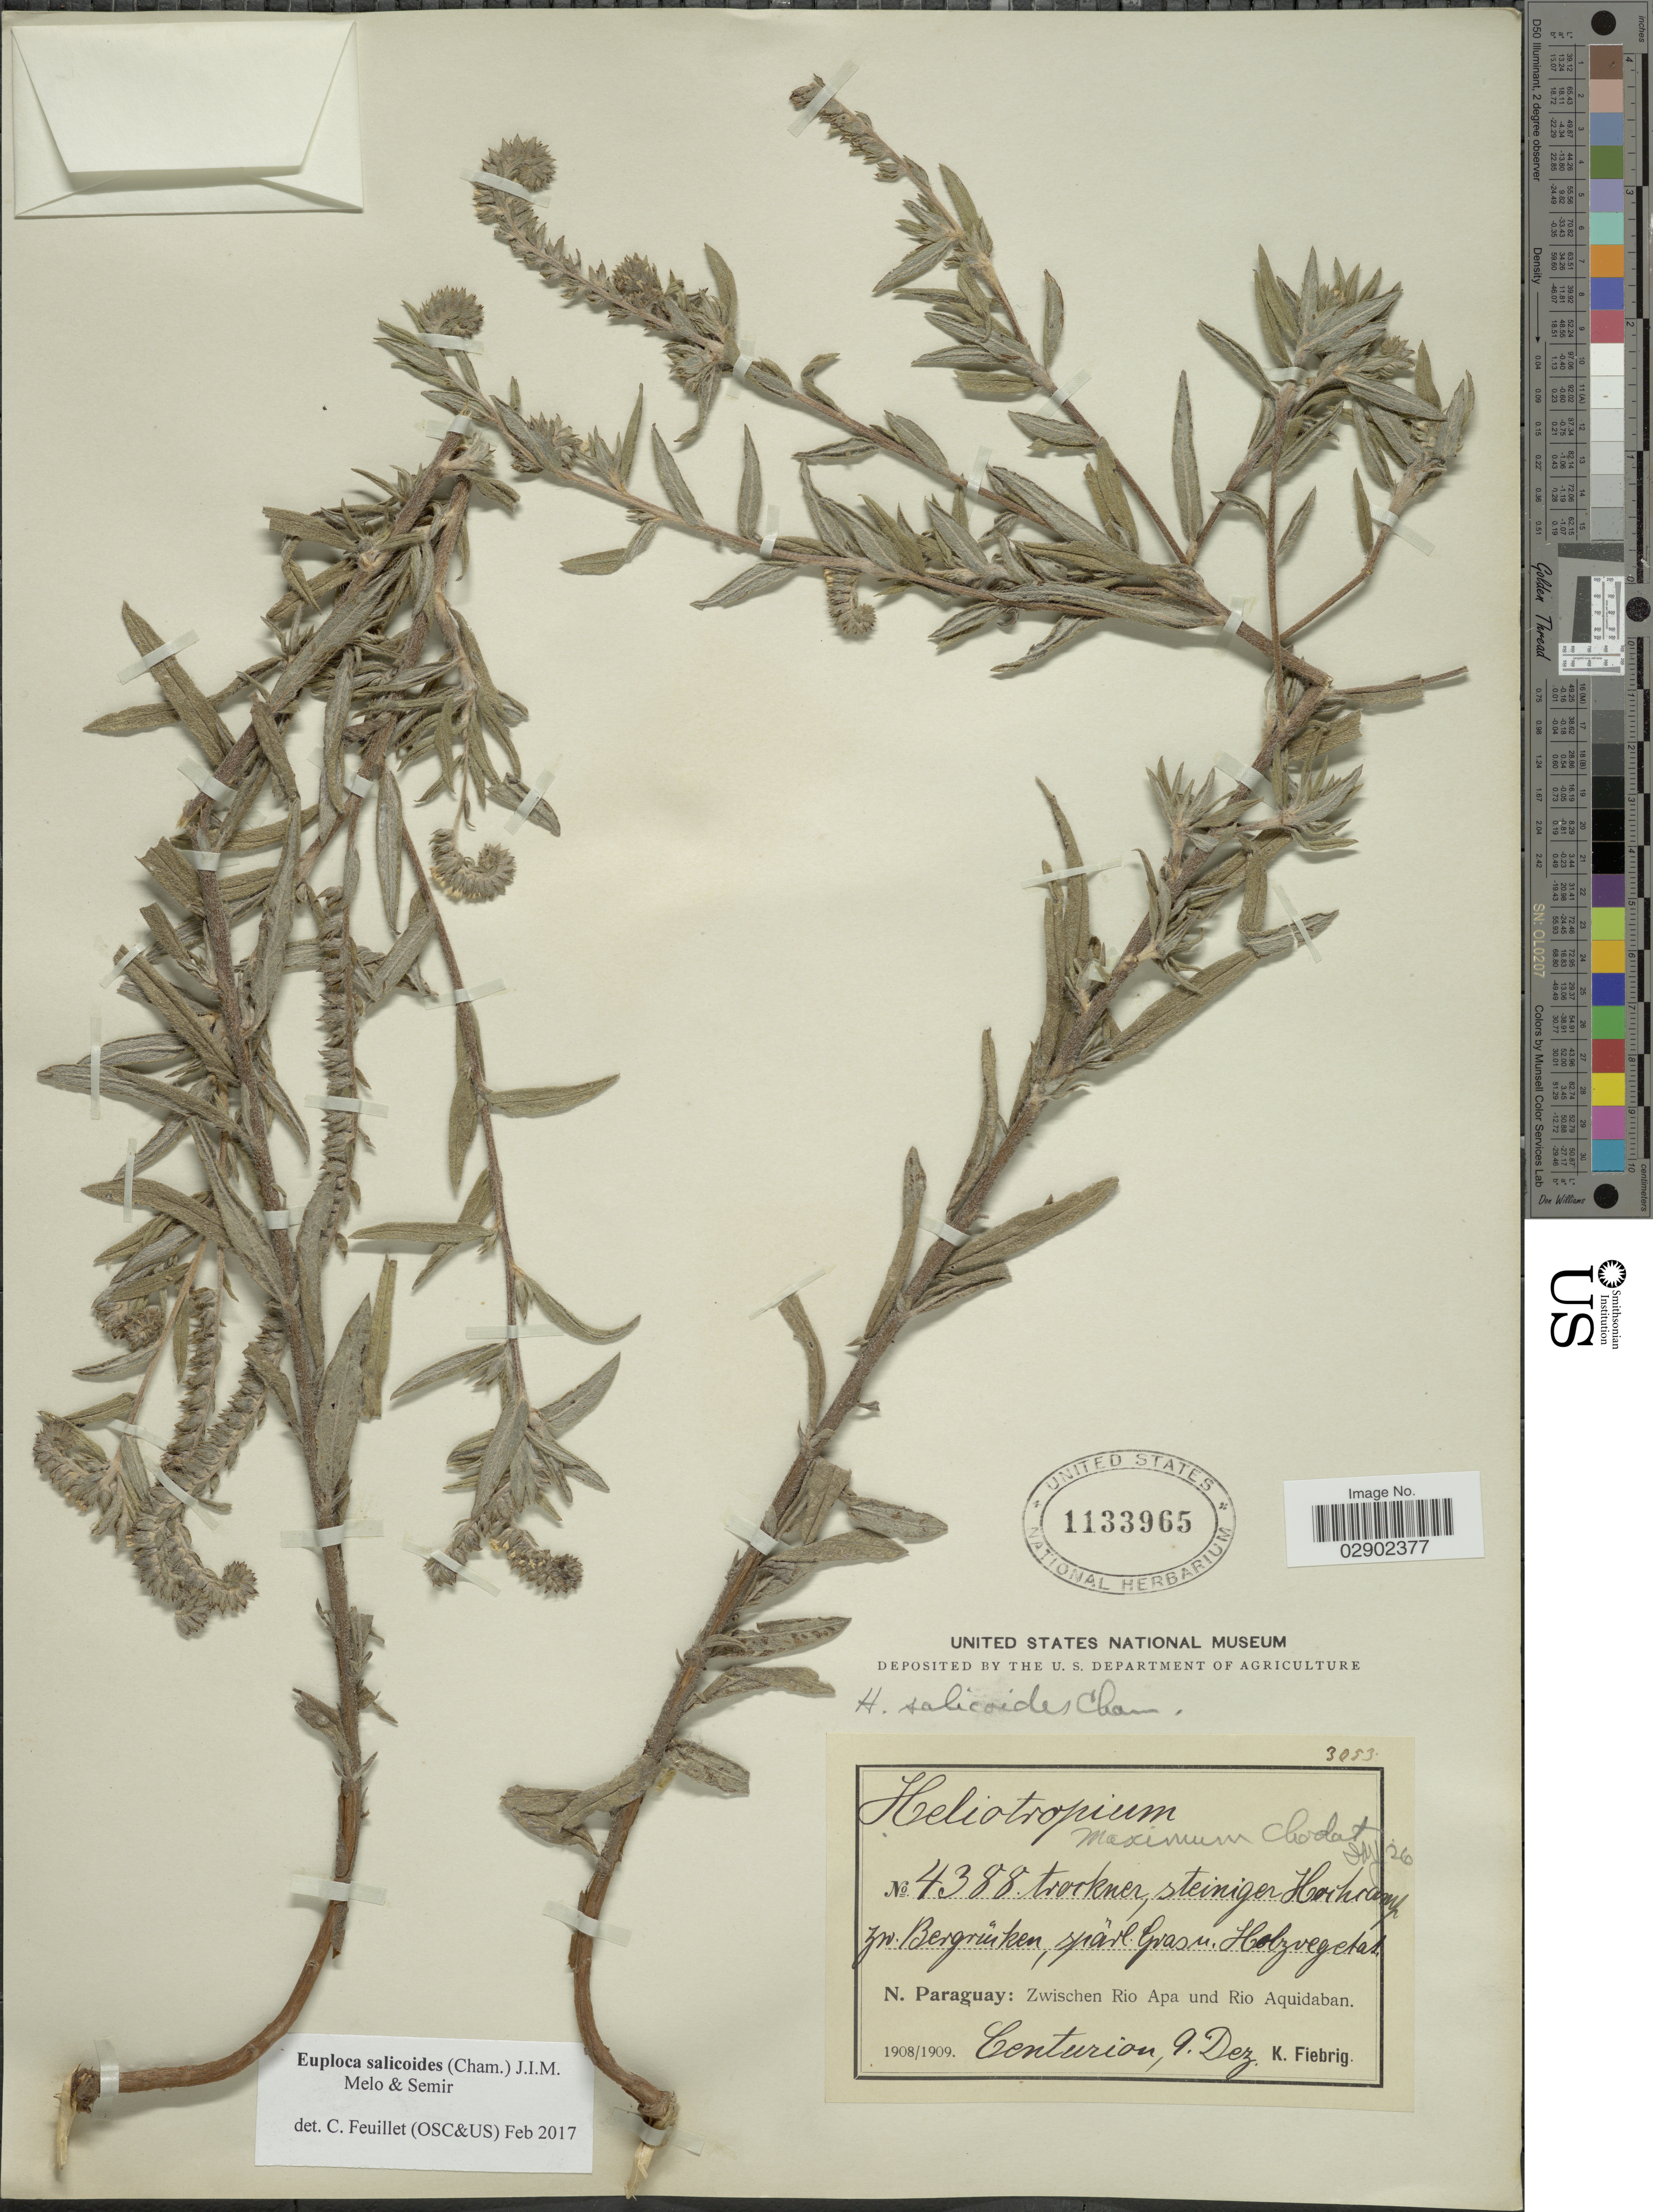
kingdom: Plantae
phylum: Tracheophyta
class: Magnoliopsida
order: Boraginales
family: Heliotropiaceae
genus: Euploca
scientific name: Euploca cham.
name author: (Cham.) J.I.M. Melo & Semir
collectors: Centurion, -- & K. Fiebrig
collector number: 4388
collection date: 1908-12-09/1909-12-09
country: Paraguay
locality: N. Paraguay: Zwischen Rio Apa und Rio Aquidaban.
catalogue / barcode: US 1133965